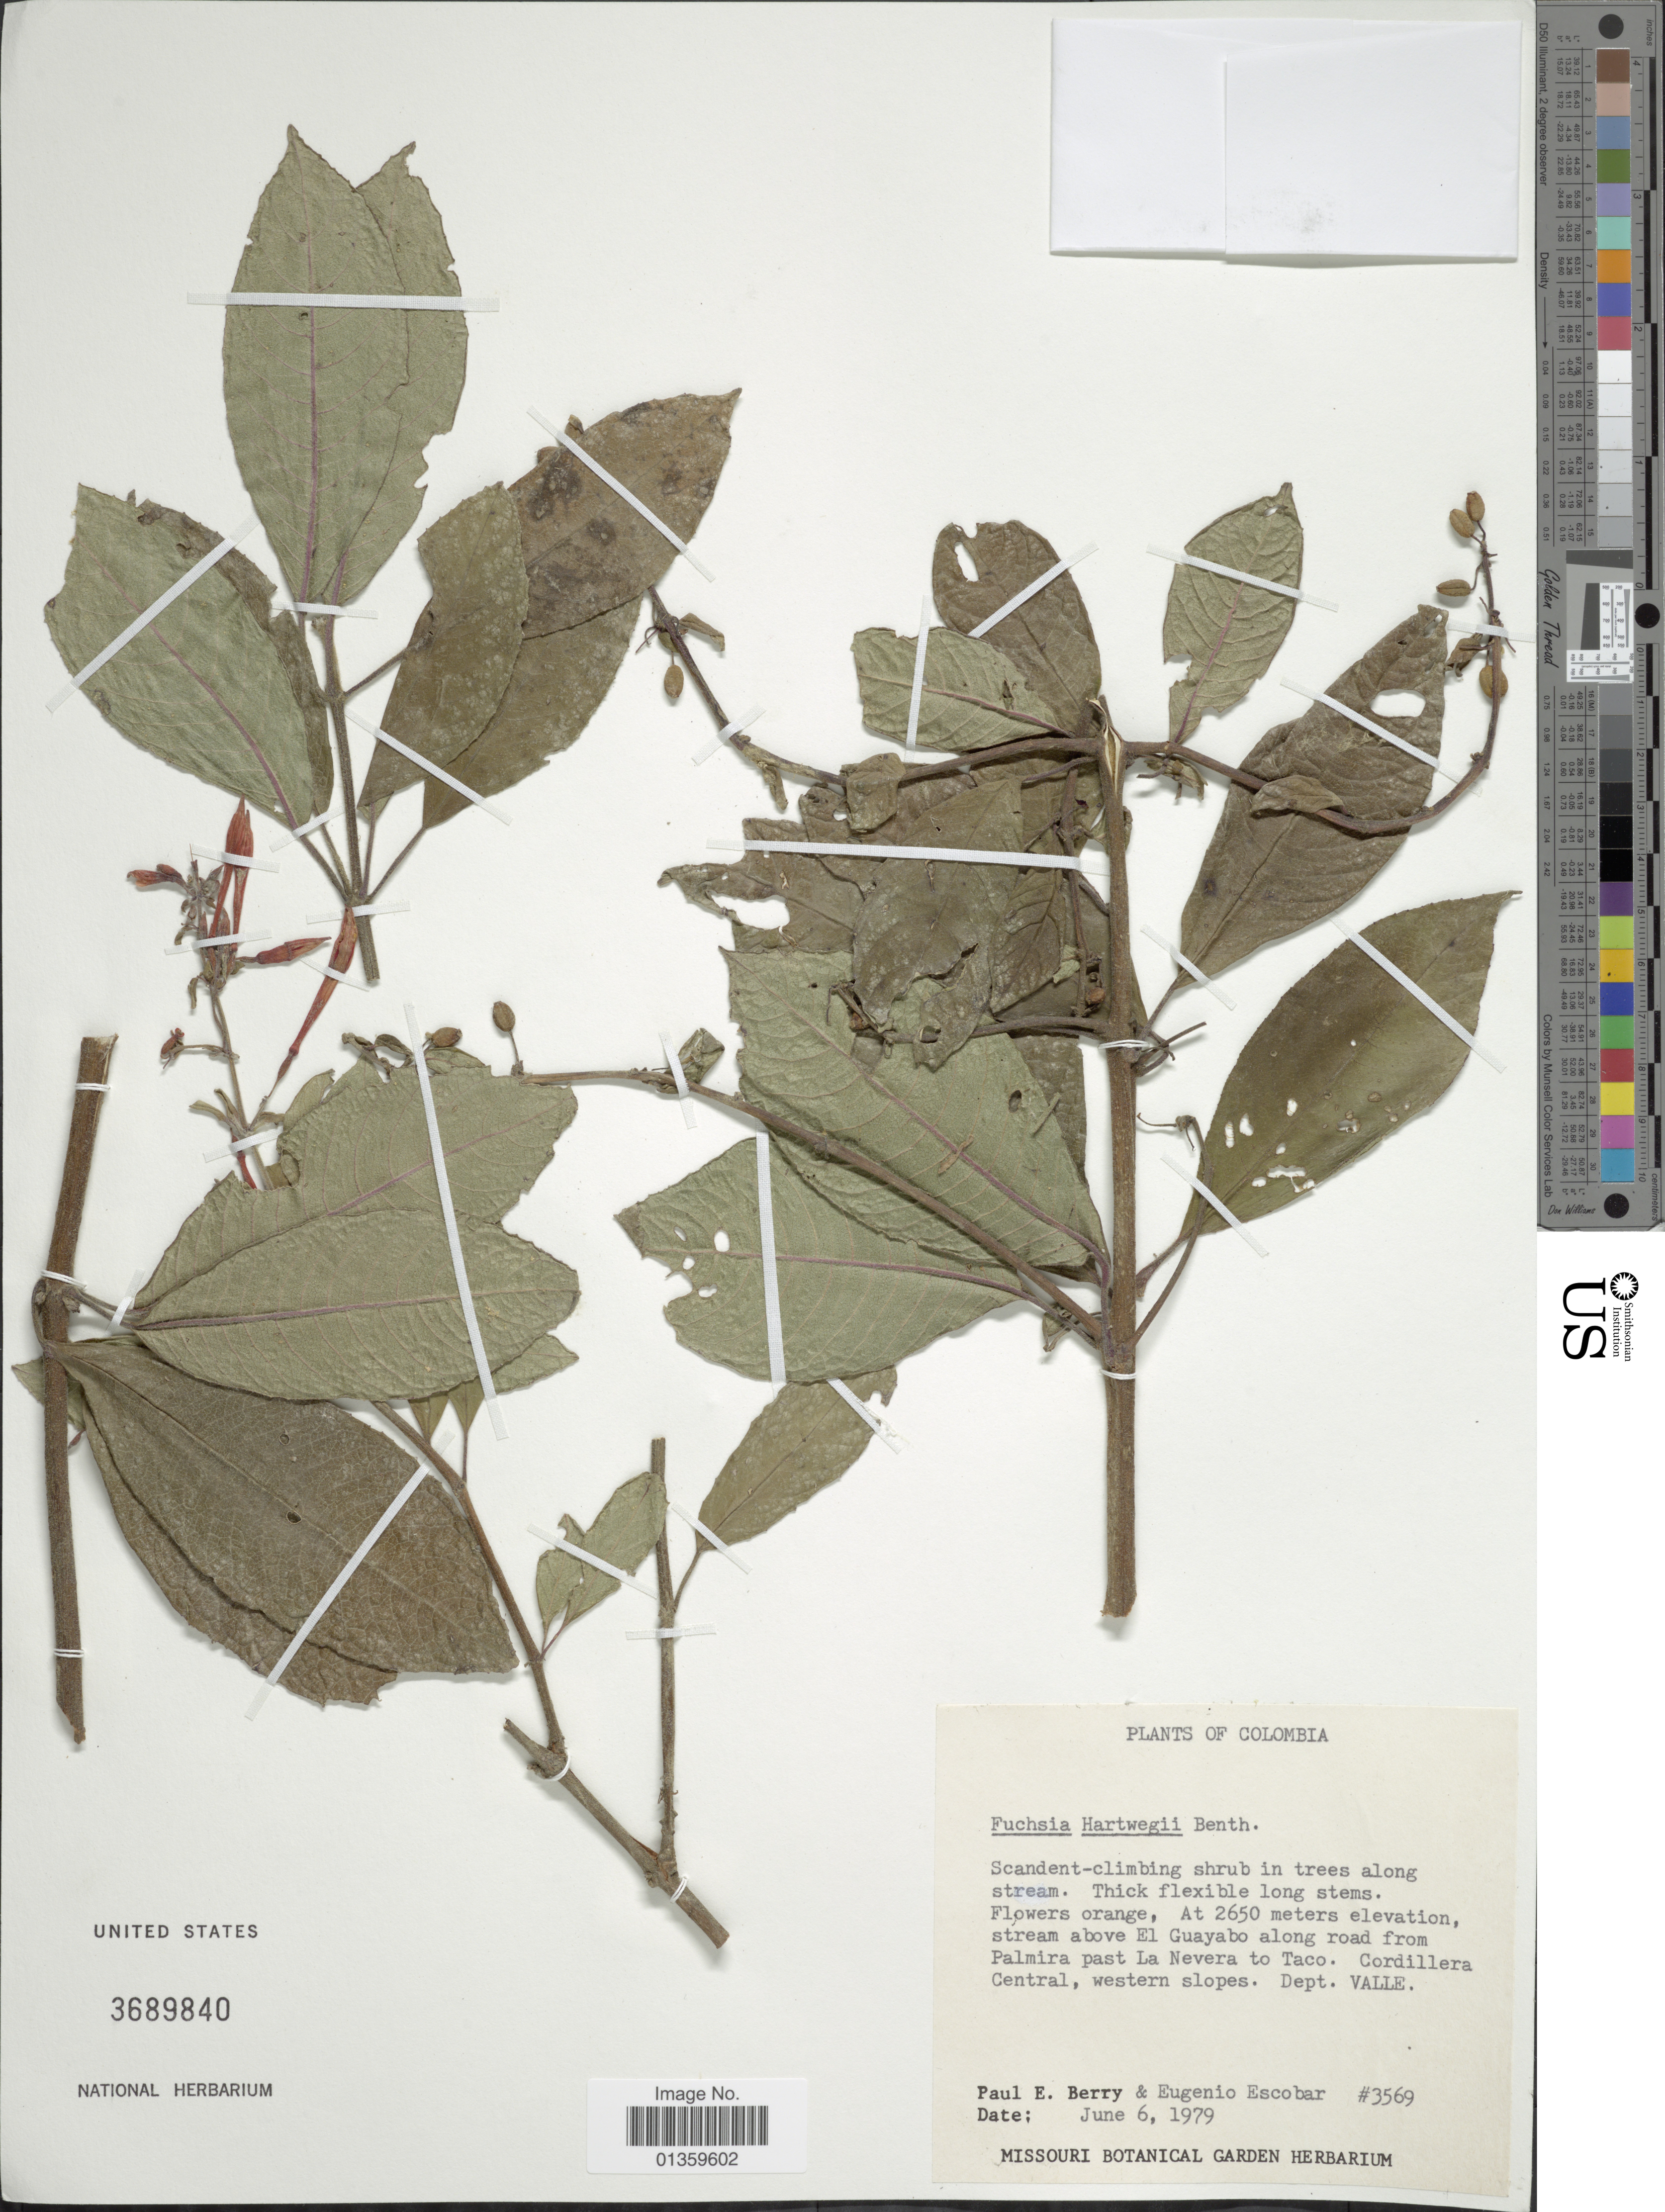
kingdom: Plantae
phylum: Tracheophyta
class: Magnoliopsida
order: Myrtales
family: Onagraceae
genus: Fuchsia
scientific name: Fuchsia hartwegii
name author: Benth.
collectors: P. E. Berry & E. Escobar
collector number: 3569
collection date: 1979-06-06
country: Colombia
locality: Stream above El Guayabo along road from Palmira past La Nevera to Taco. Cordillera Central, western slopes, Dept. Valle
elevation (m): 2650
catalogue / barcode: US 3689840